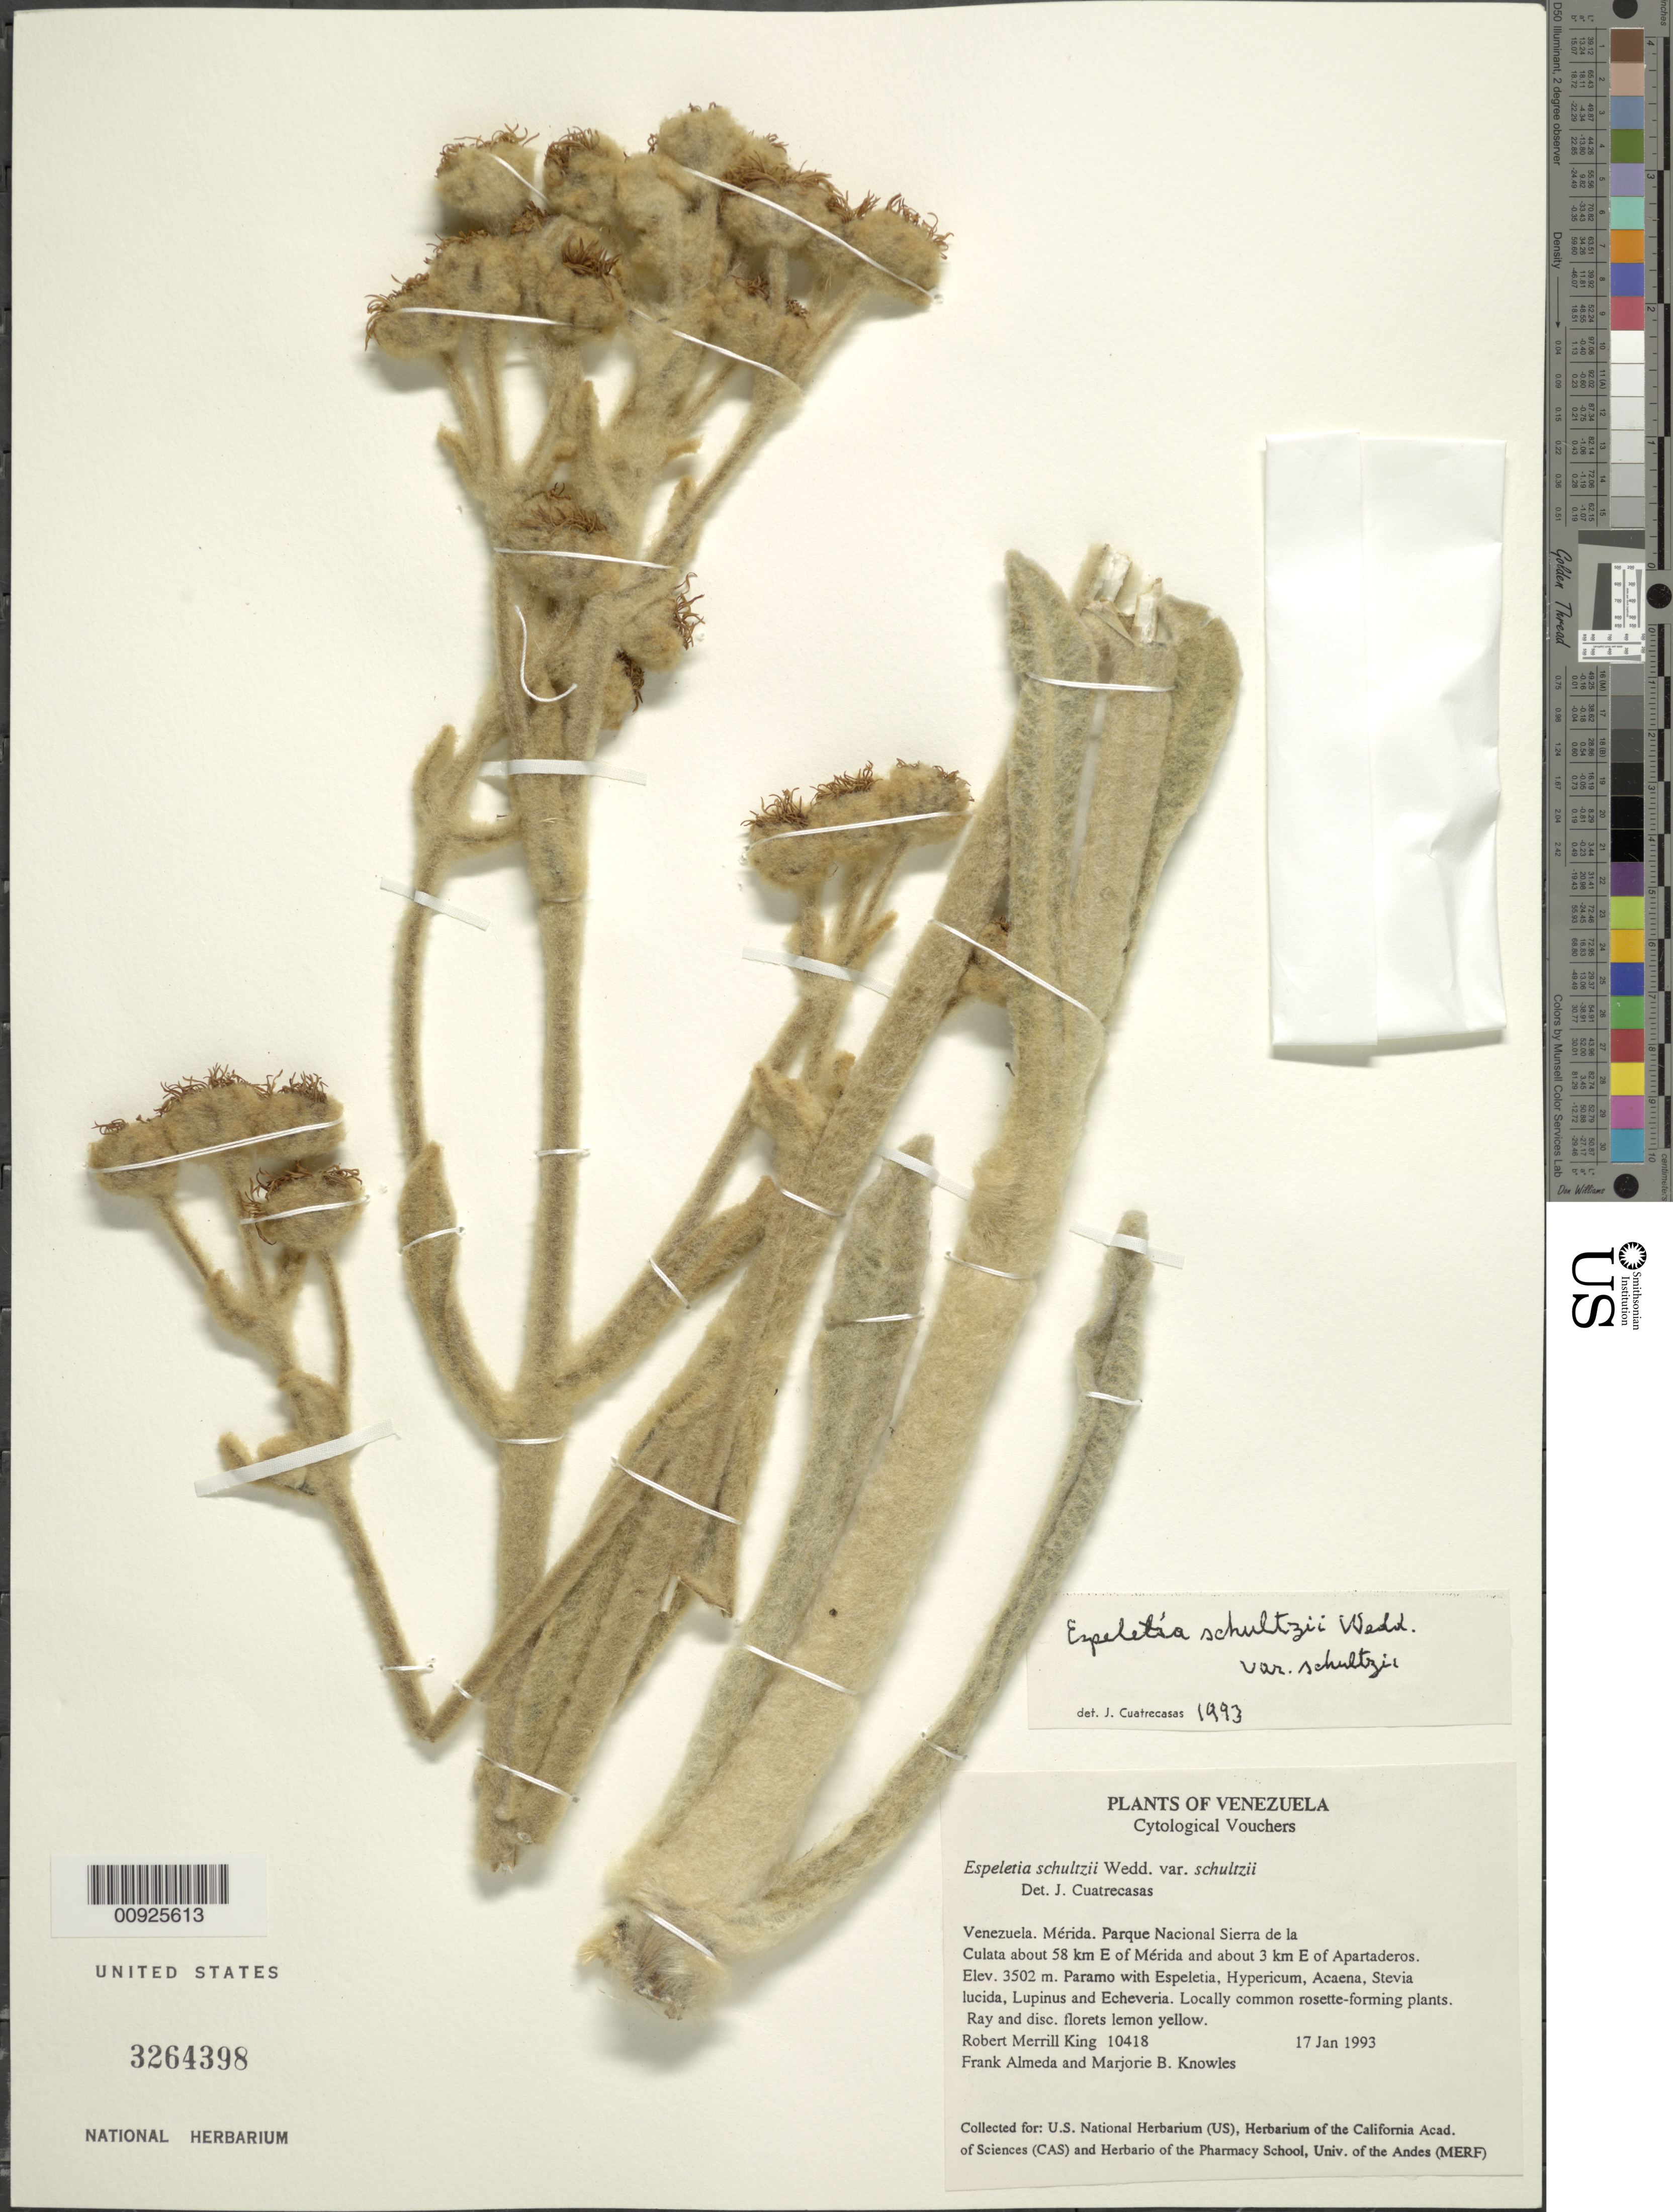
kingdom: Plantae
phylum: Tracheophyta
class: Magnoliopsida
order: Asterales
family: Asteraceae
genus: Espeletia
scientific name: Espeletia schultzii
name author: Wedd.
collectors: R. Merrill, F. Almeda & M. B. Knowles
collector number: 10418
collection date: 1993-01-17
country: Venezuela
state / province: Mérida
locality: Parque Nacional Sierra de la Culata, about 58 km E of Mérida and about 3 km E of Apartaderos.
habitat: Páramo with espeletia, Hypericum, Acaena, Stevia lucida, Lupinus and Echeveria.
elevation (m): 3502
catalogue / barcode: US 3264398